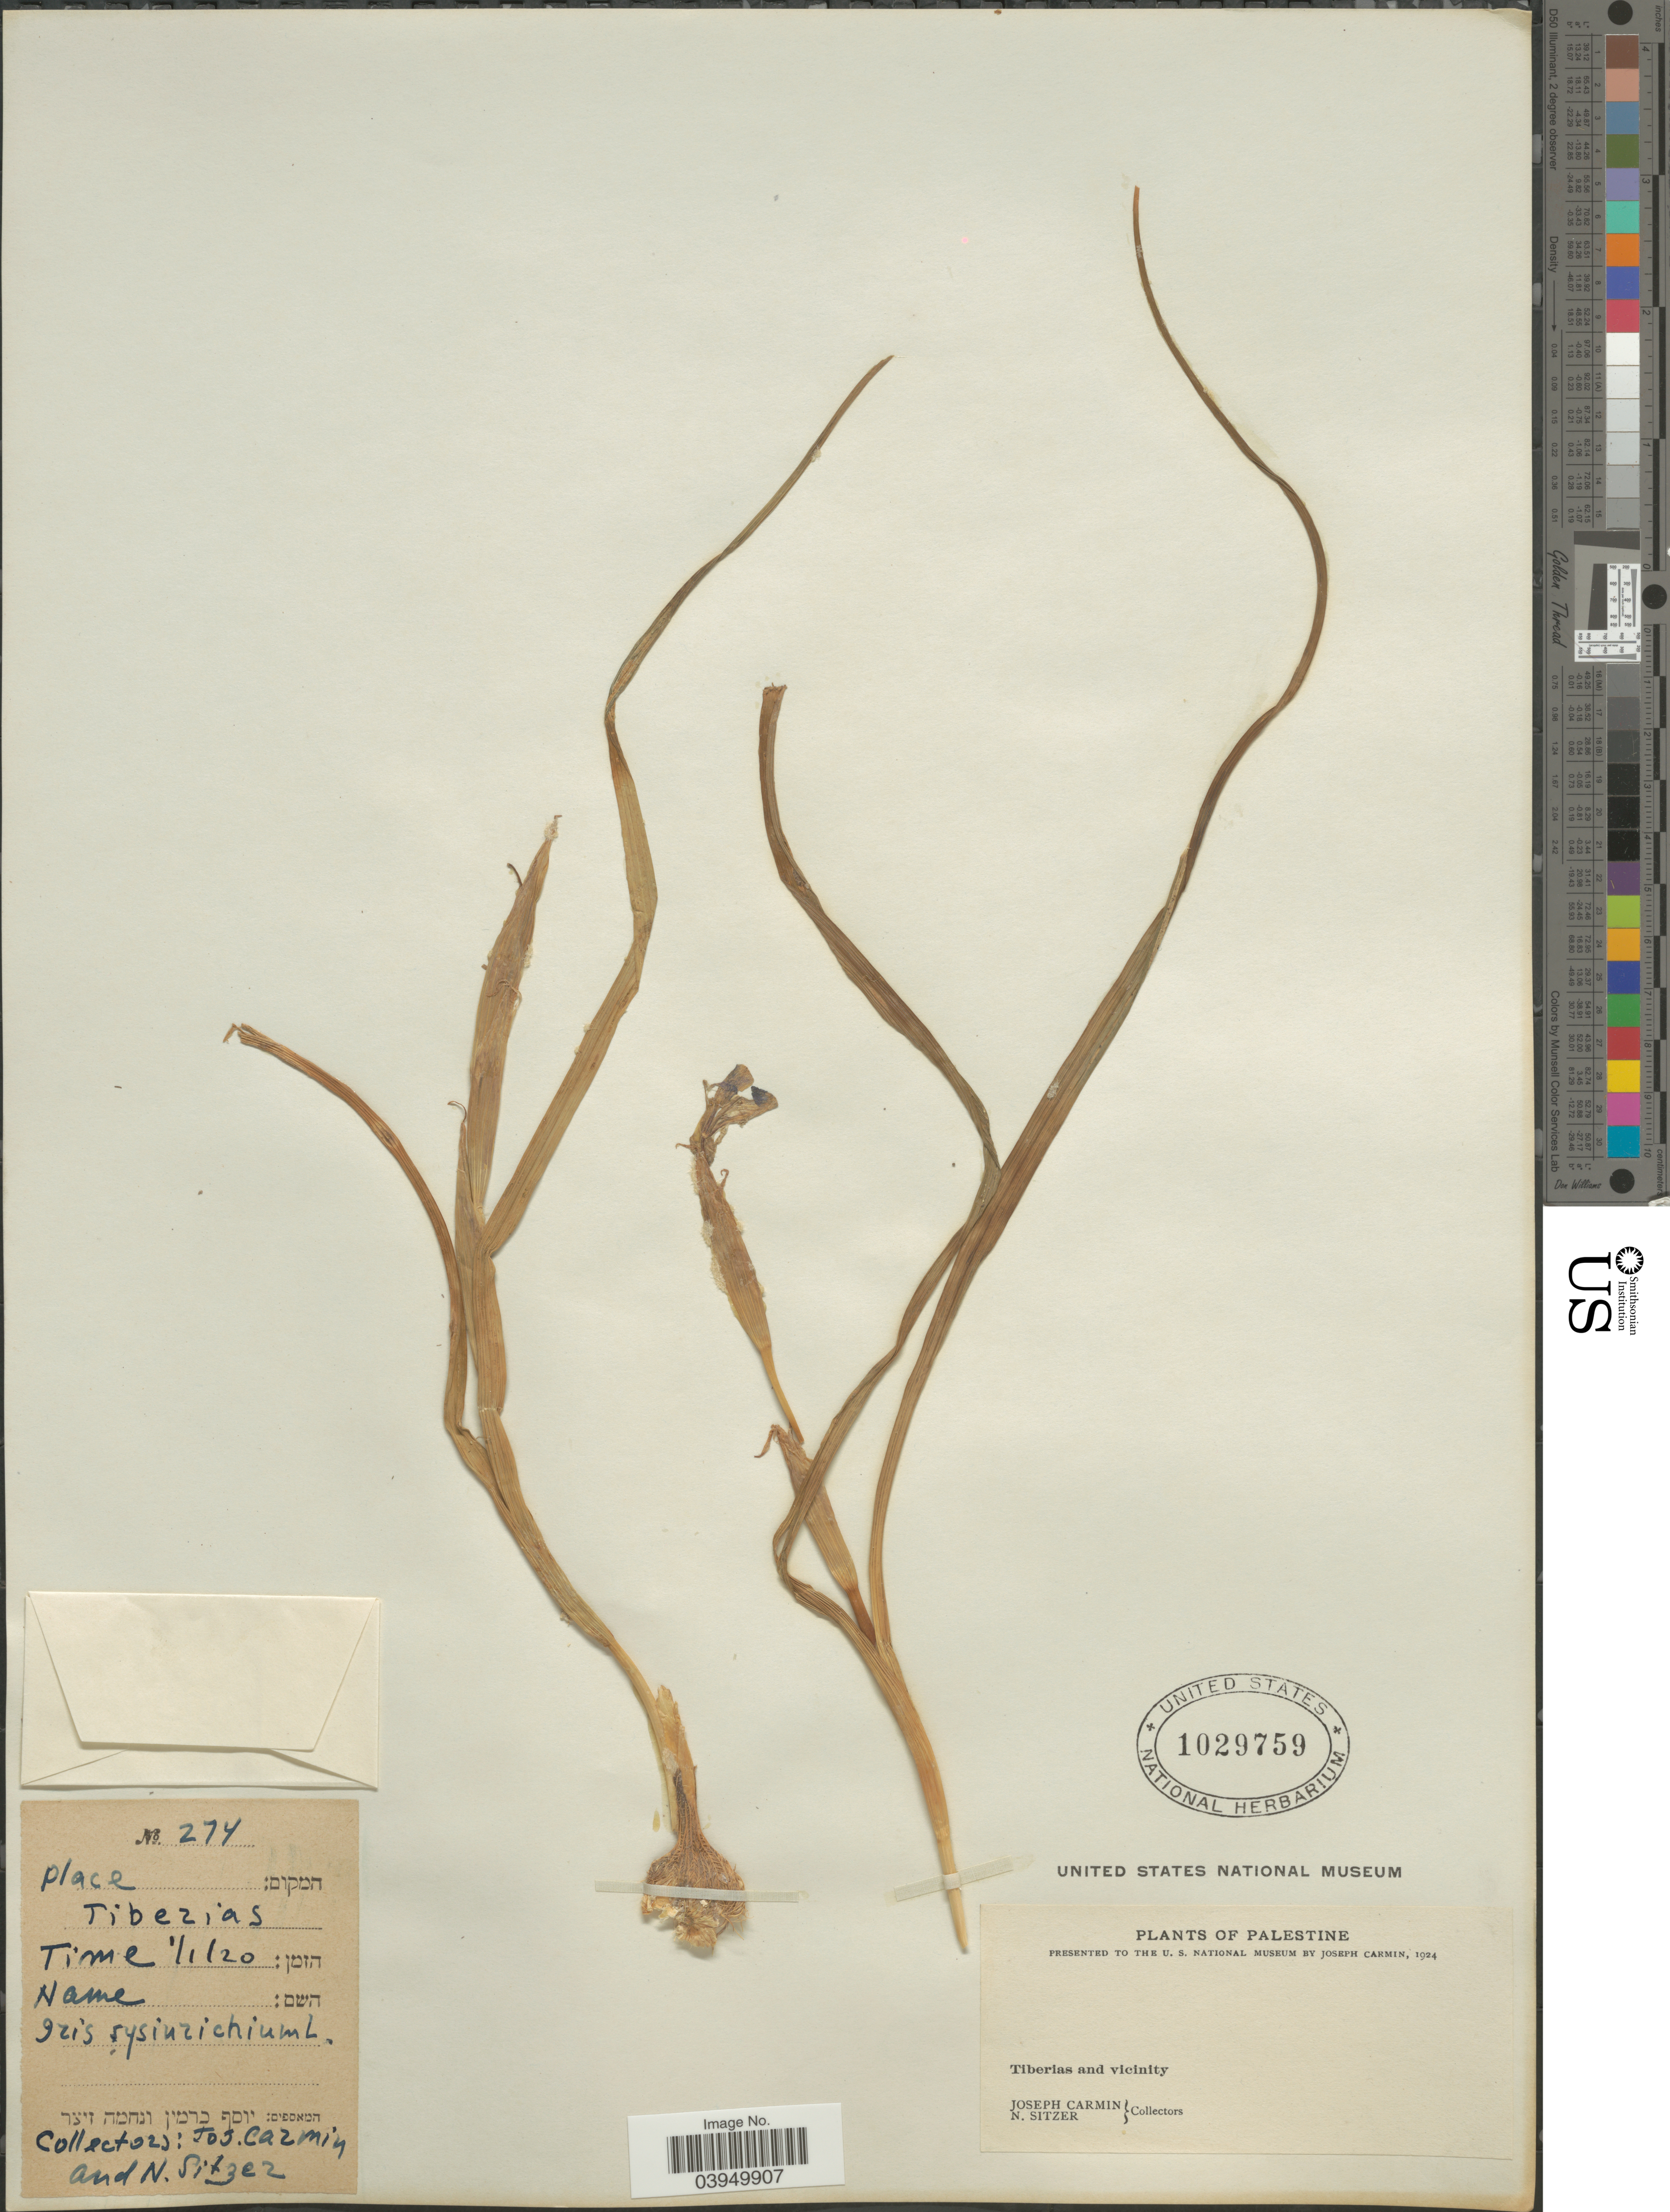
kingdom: Plantae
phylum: Tracheophyta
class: Liliopsida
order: Asparagales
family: Iridaceae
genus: Iris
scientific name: Iris sisyrinchium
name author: L.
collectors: J. Carmin & N. Sitzer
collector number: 274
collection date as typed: Transcribed d/m/y: 1/1/20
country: Israel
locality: Tiberias. Palestine. Tiberias and vicinity.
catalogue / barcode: US 1029759